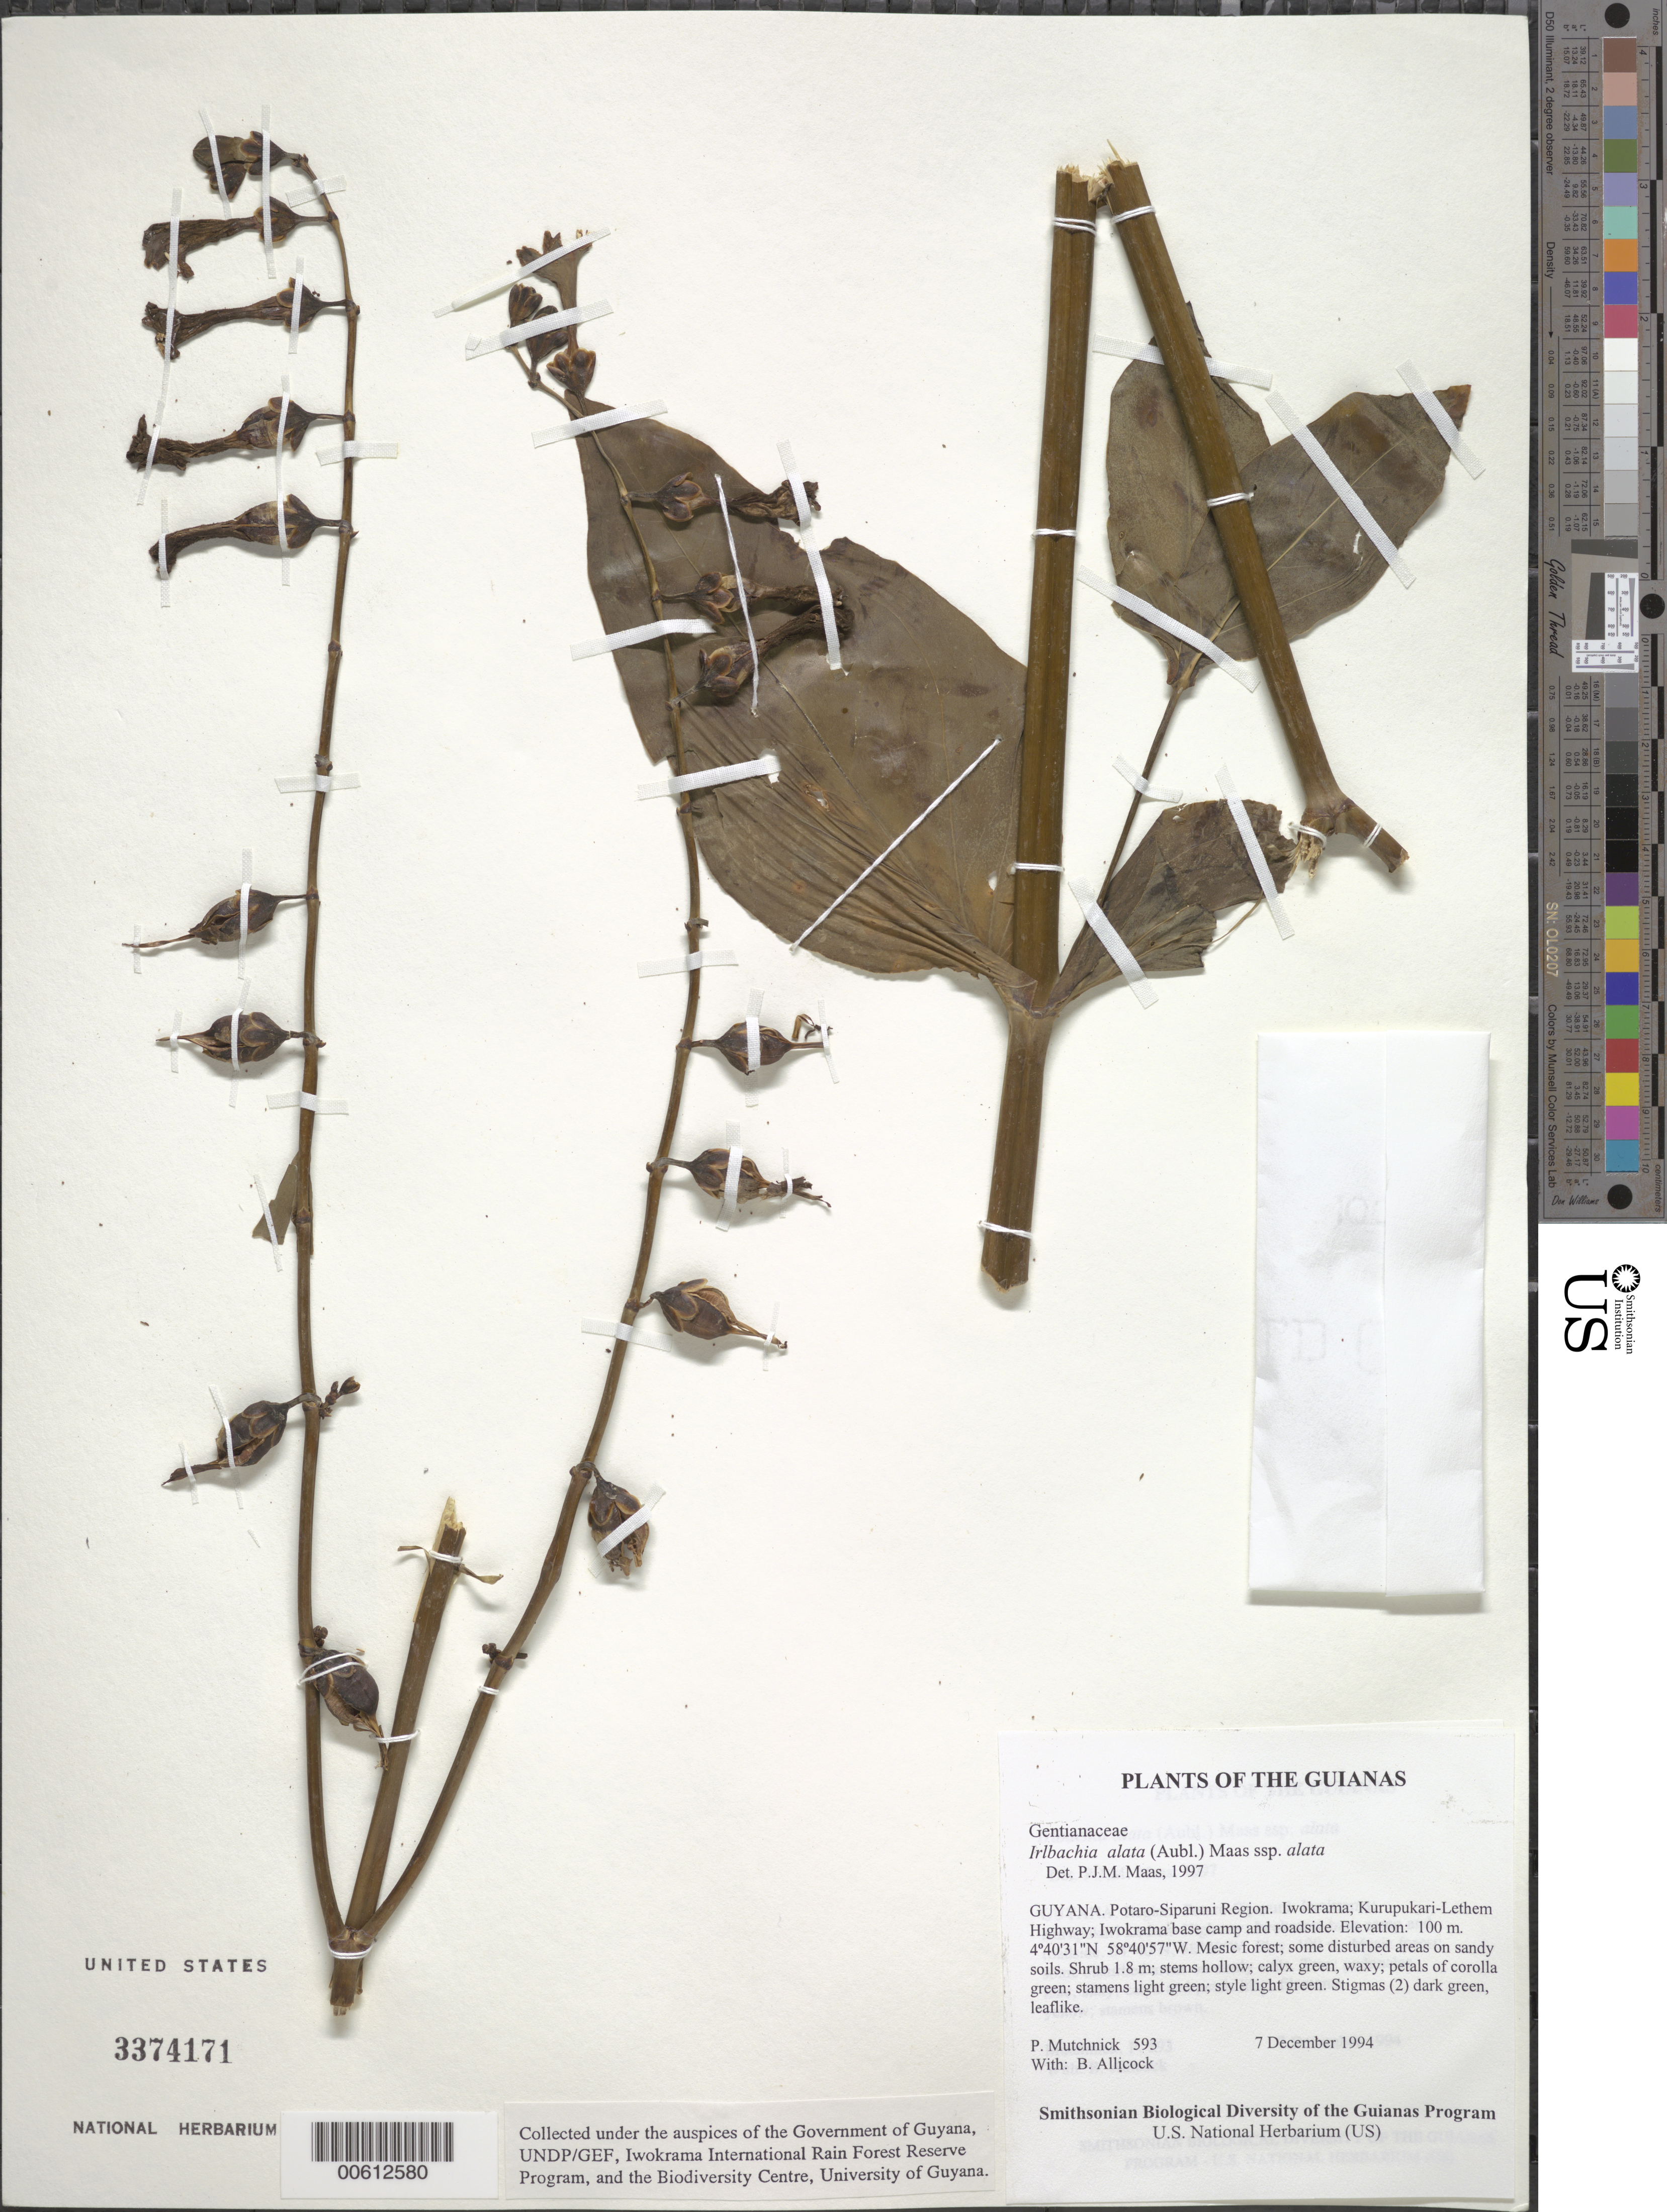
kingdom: Plantae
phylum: Tracheophyta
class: Magnoliopsida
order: Gentianales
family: Gentianaceae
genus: Irlbachia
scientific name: Irlbachia alata subsp. alata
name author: (Aubl.) Maas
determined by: Maas, Paul J. M.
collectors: P. Mutchnick & B. Allicock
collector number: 593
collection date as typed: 7 December 1994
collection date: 1994-12-07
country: Guyana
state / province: Potaro-Siparuni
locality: Iwokrama; Kurupukari-Lethem Highway; Iwokrama base camp and roadside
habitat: Mesic forest; some disturbed areas on sandy soils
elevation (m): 100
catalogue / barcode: US 3374171